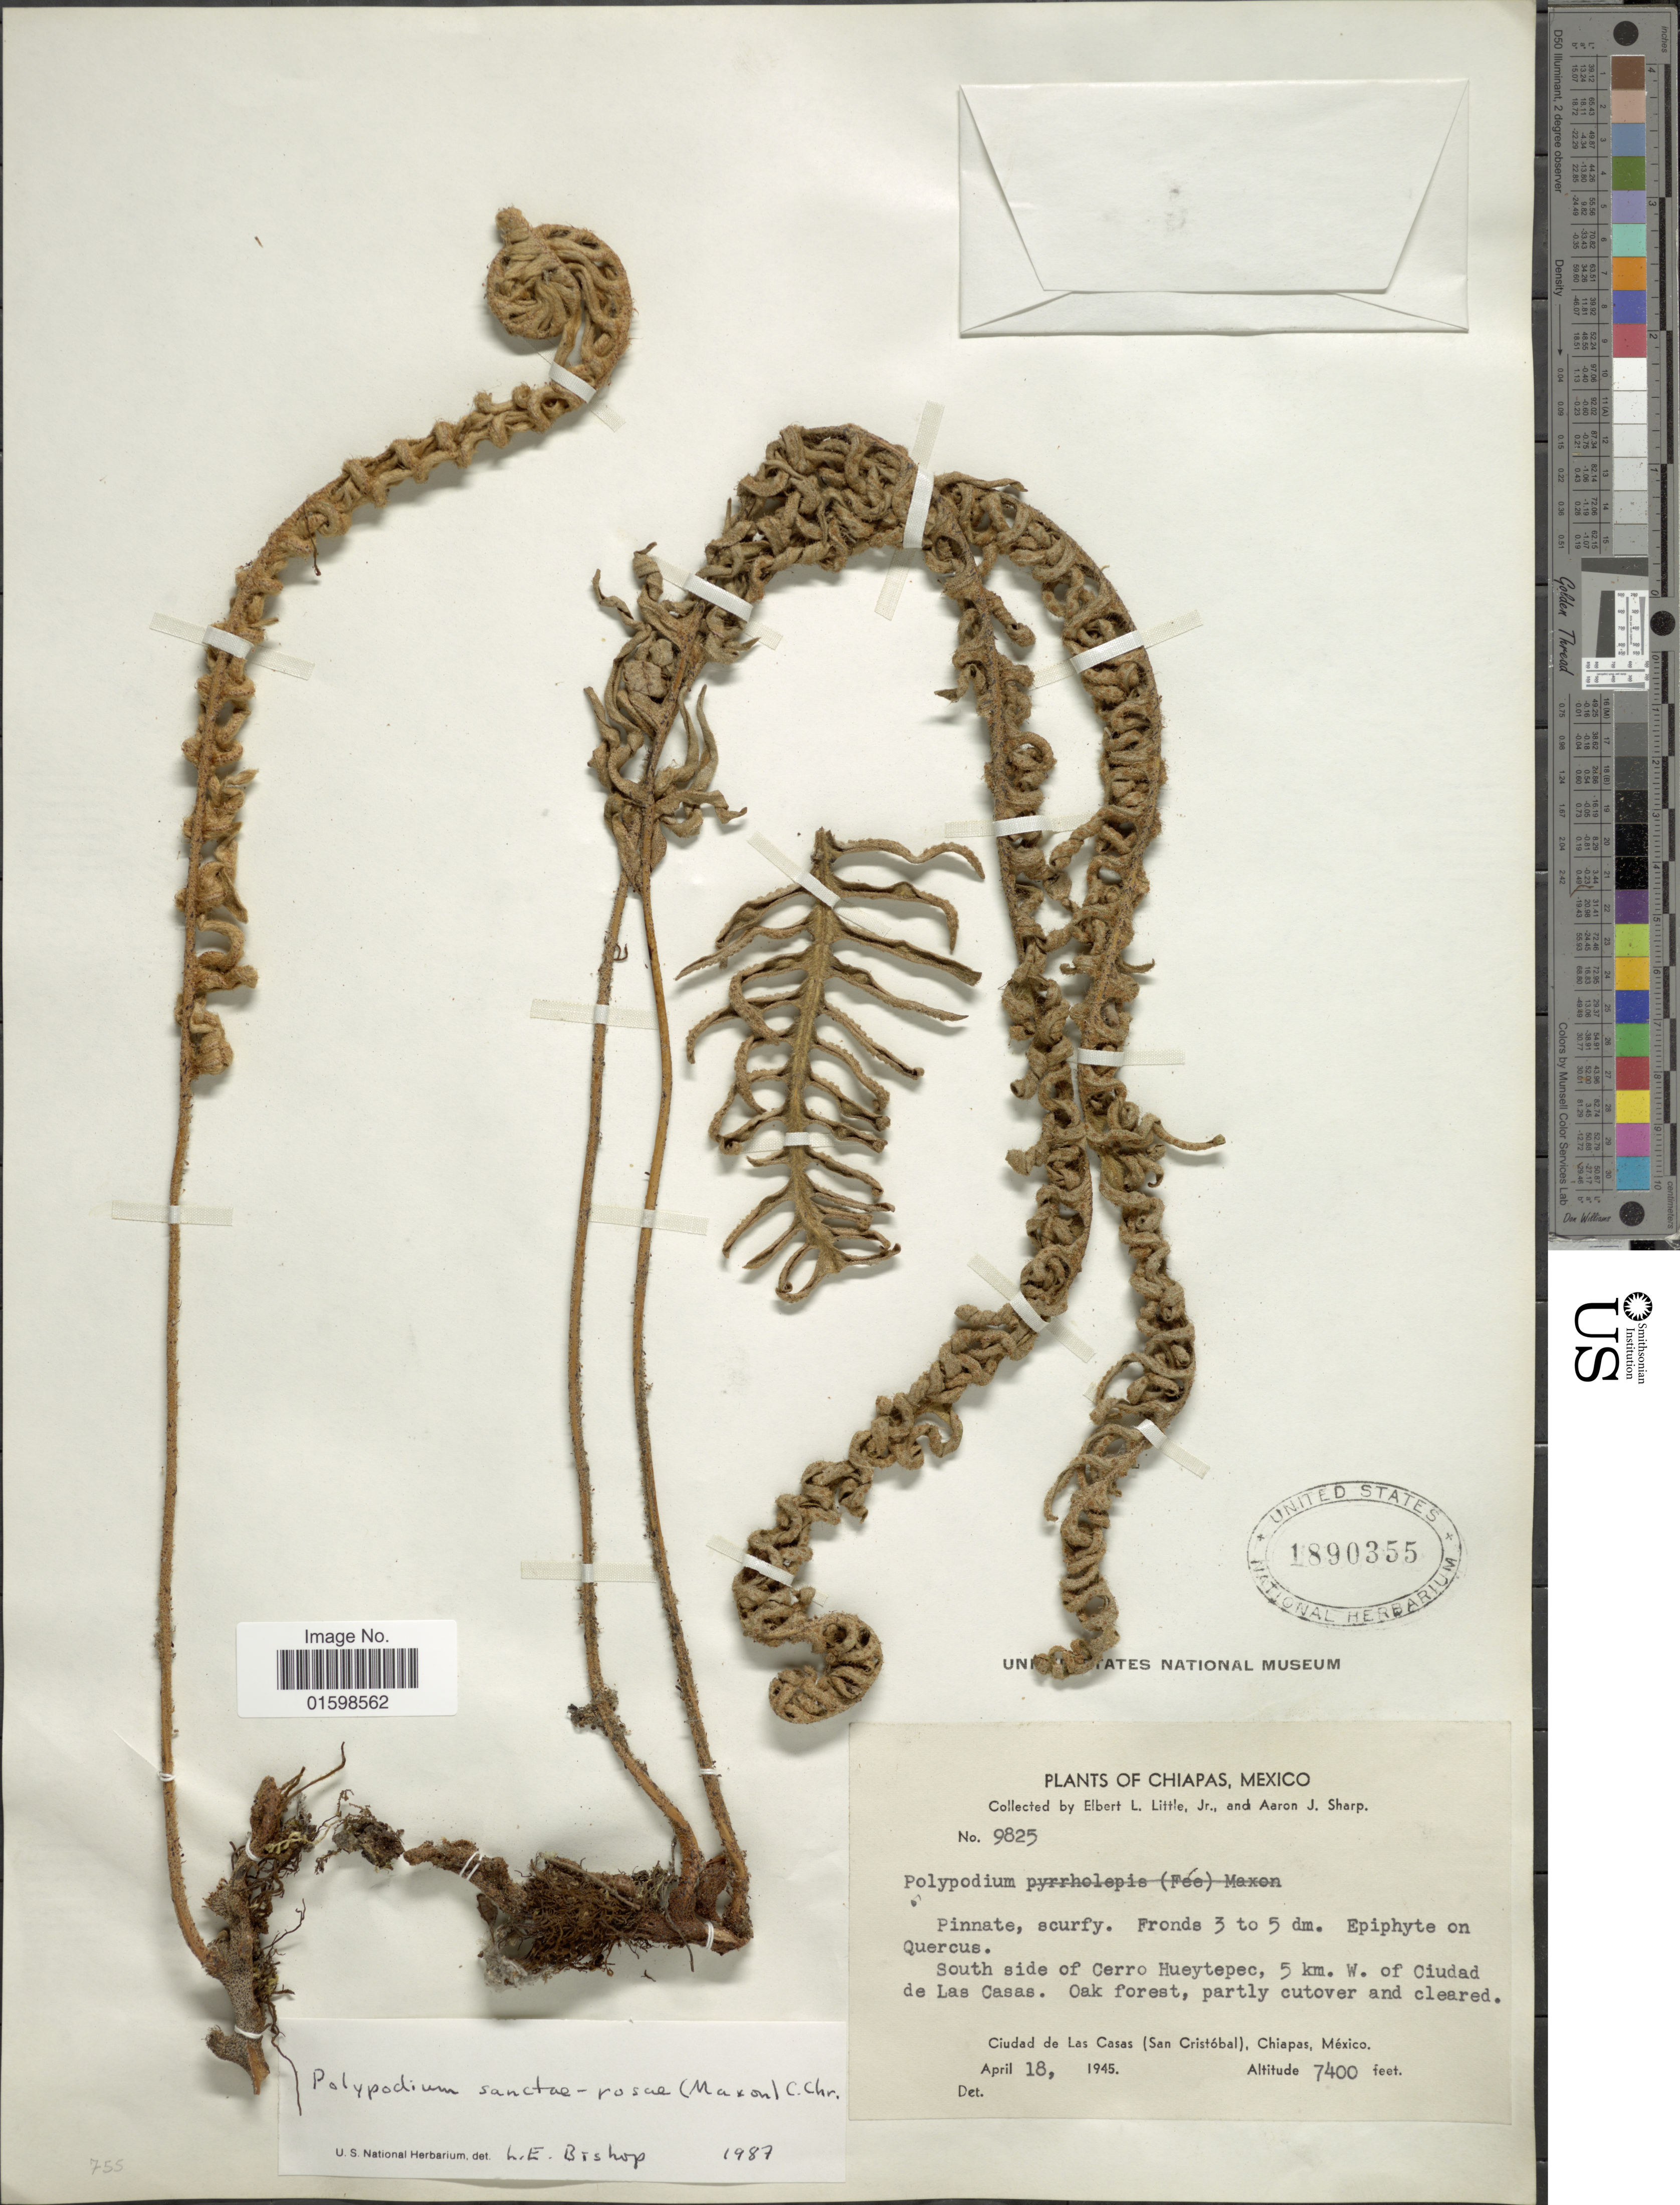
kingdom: Plantae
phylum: Tracheophyta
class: Polypodiopsida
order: Polypodiales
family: Polypodiaceae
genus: Pleopeltis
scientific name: Pleopeltis sanctae-rosae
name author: (Maxon) A.R. Sm. & Tejero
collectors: E. L. Little & Mrs A. J. Sharp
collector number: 9825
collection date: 1945-04-18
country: Mexico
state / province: Chiapas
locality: South side of Cerro Hueytepec, 5 km. W. of Ciudad de Las Cases, Oak forest, partly cutover and cleared, ciudad de Las Casas (San Cristóbal), Chiapas, México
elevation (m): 2256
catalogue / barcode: US 1890355